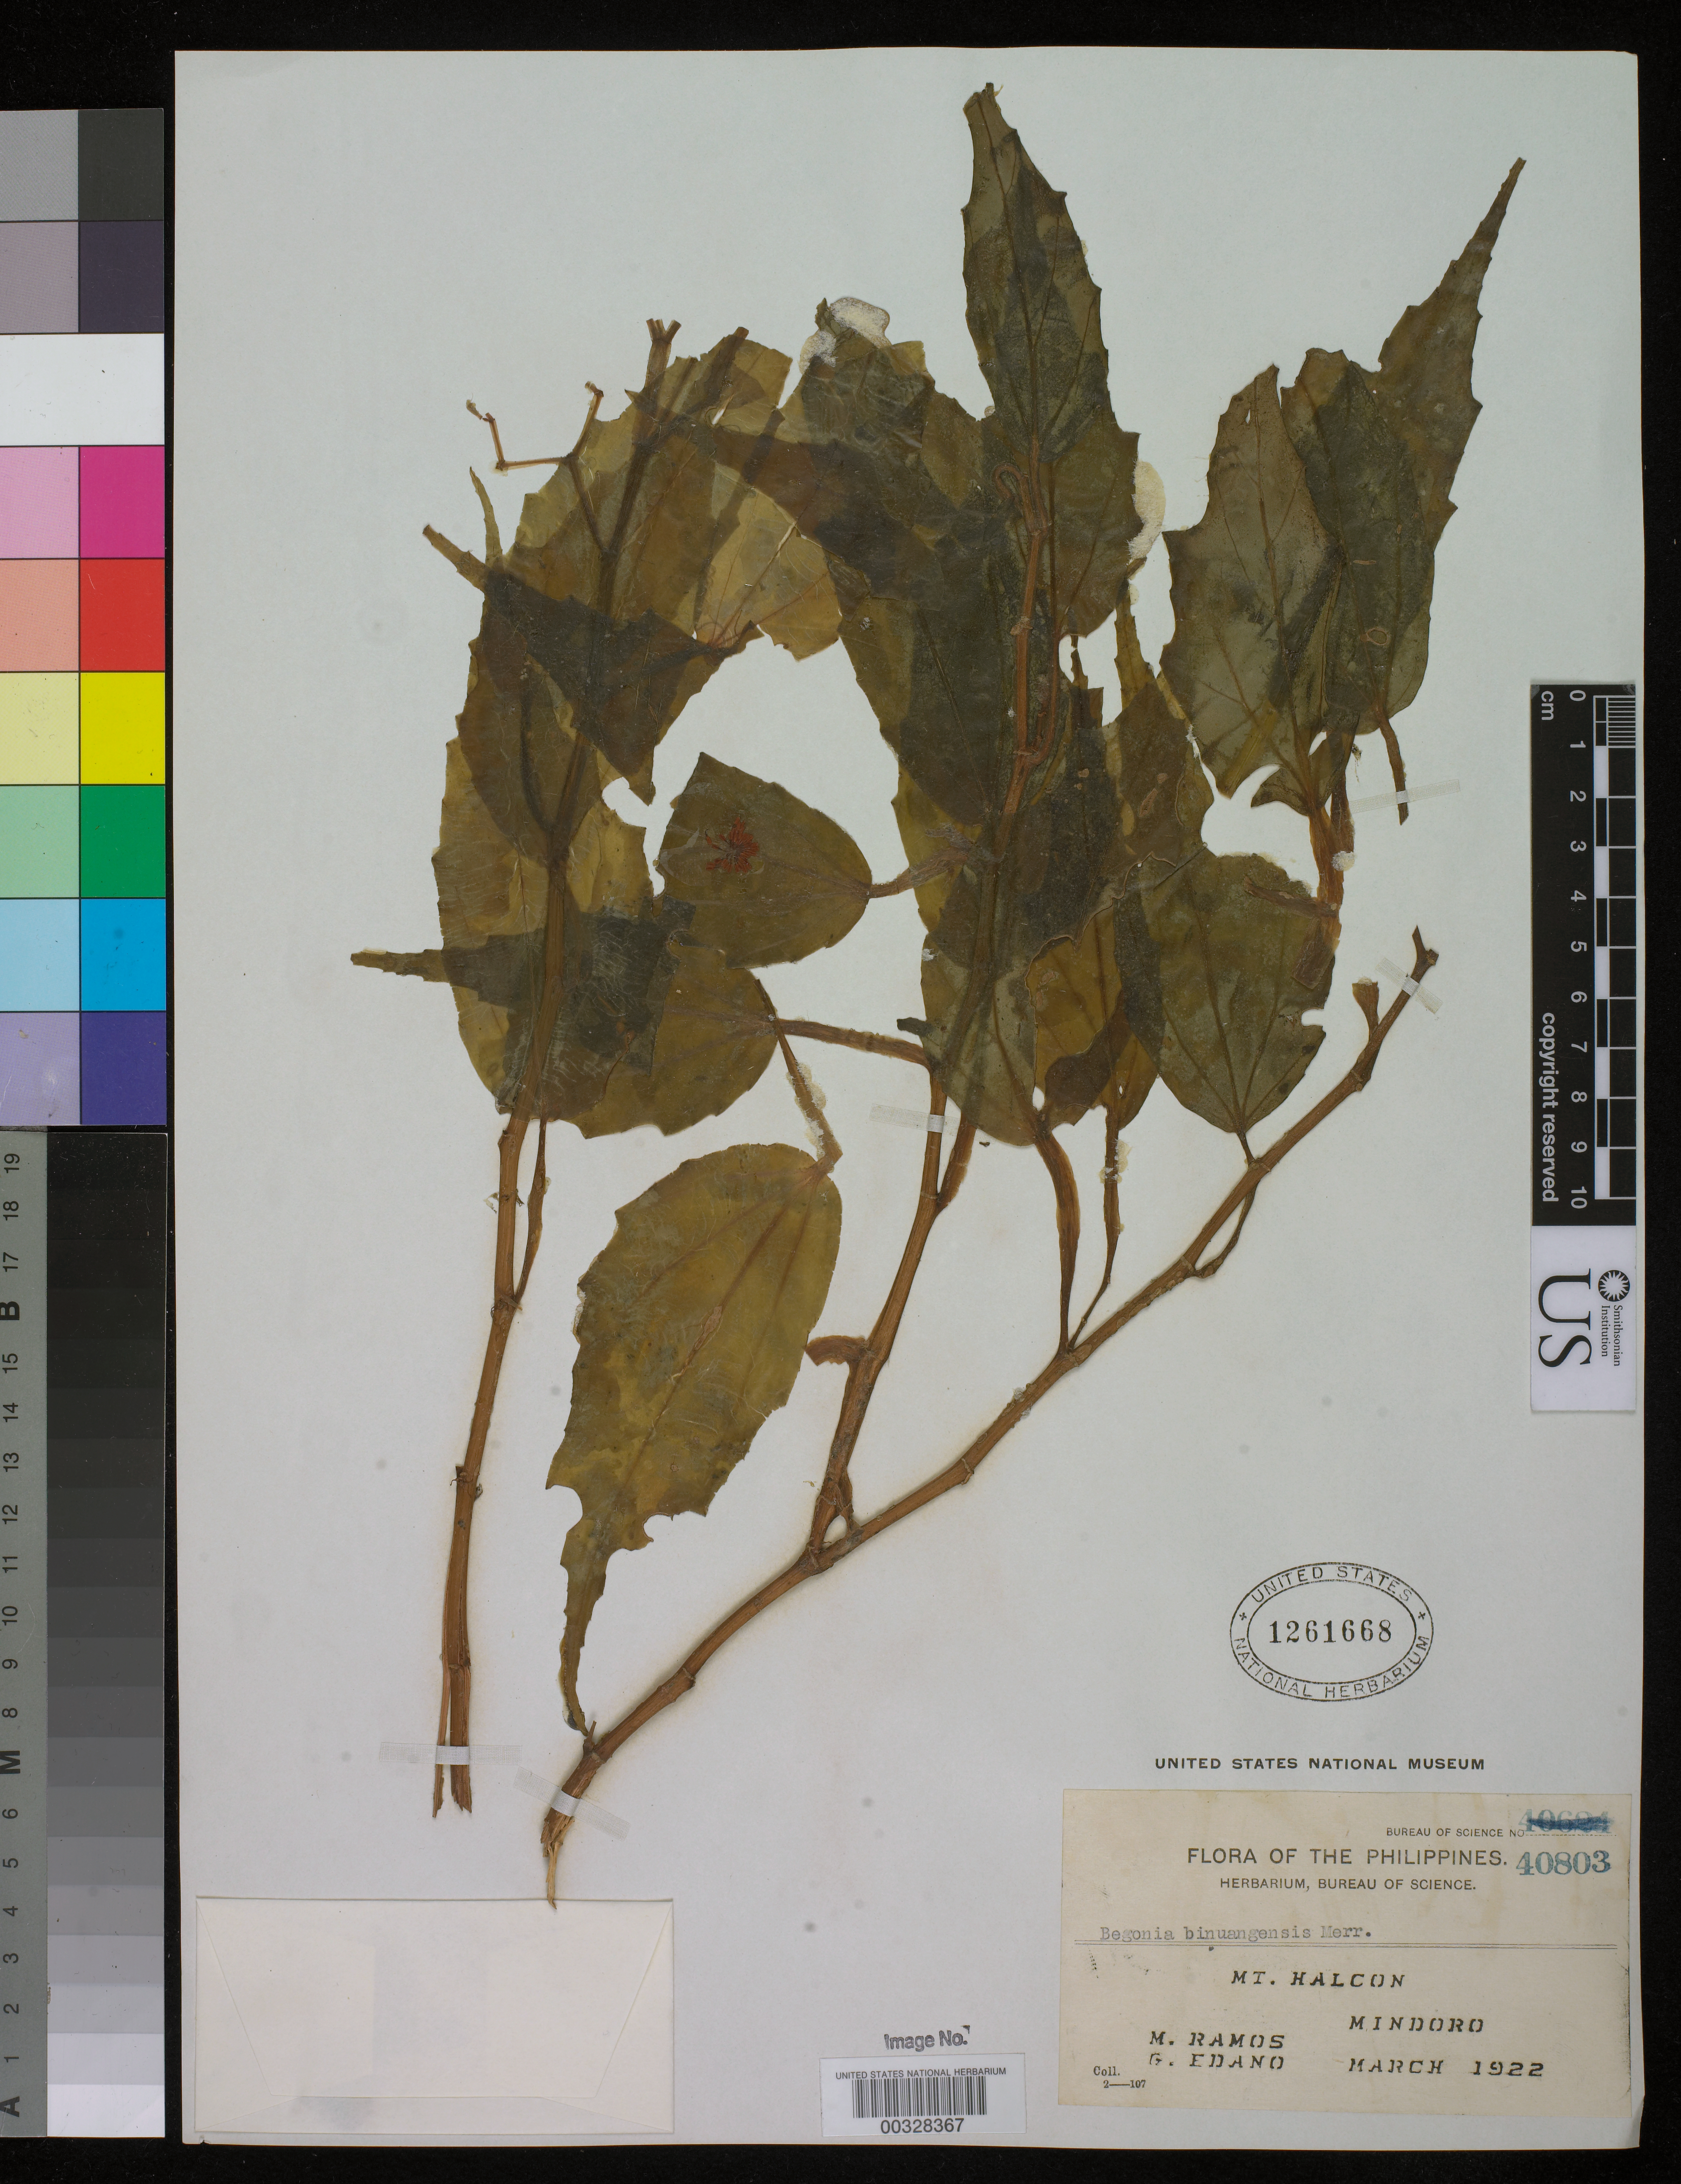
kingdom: Plantae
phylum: Tracheophyta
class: Magnoliopsida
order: Cucurbitales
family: Begoniaceae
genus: Begonia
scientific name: Begonia binuangensis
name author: Merr.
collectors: M. Ramos & G. E. Edaño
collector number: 40803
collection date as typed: Mar 1922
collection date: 1922-03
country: Philippines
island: Mindoro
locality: Mt. halcon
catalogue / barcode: US 1261668